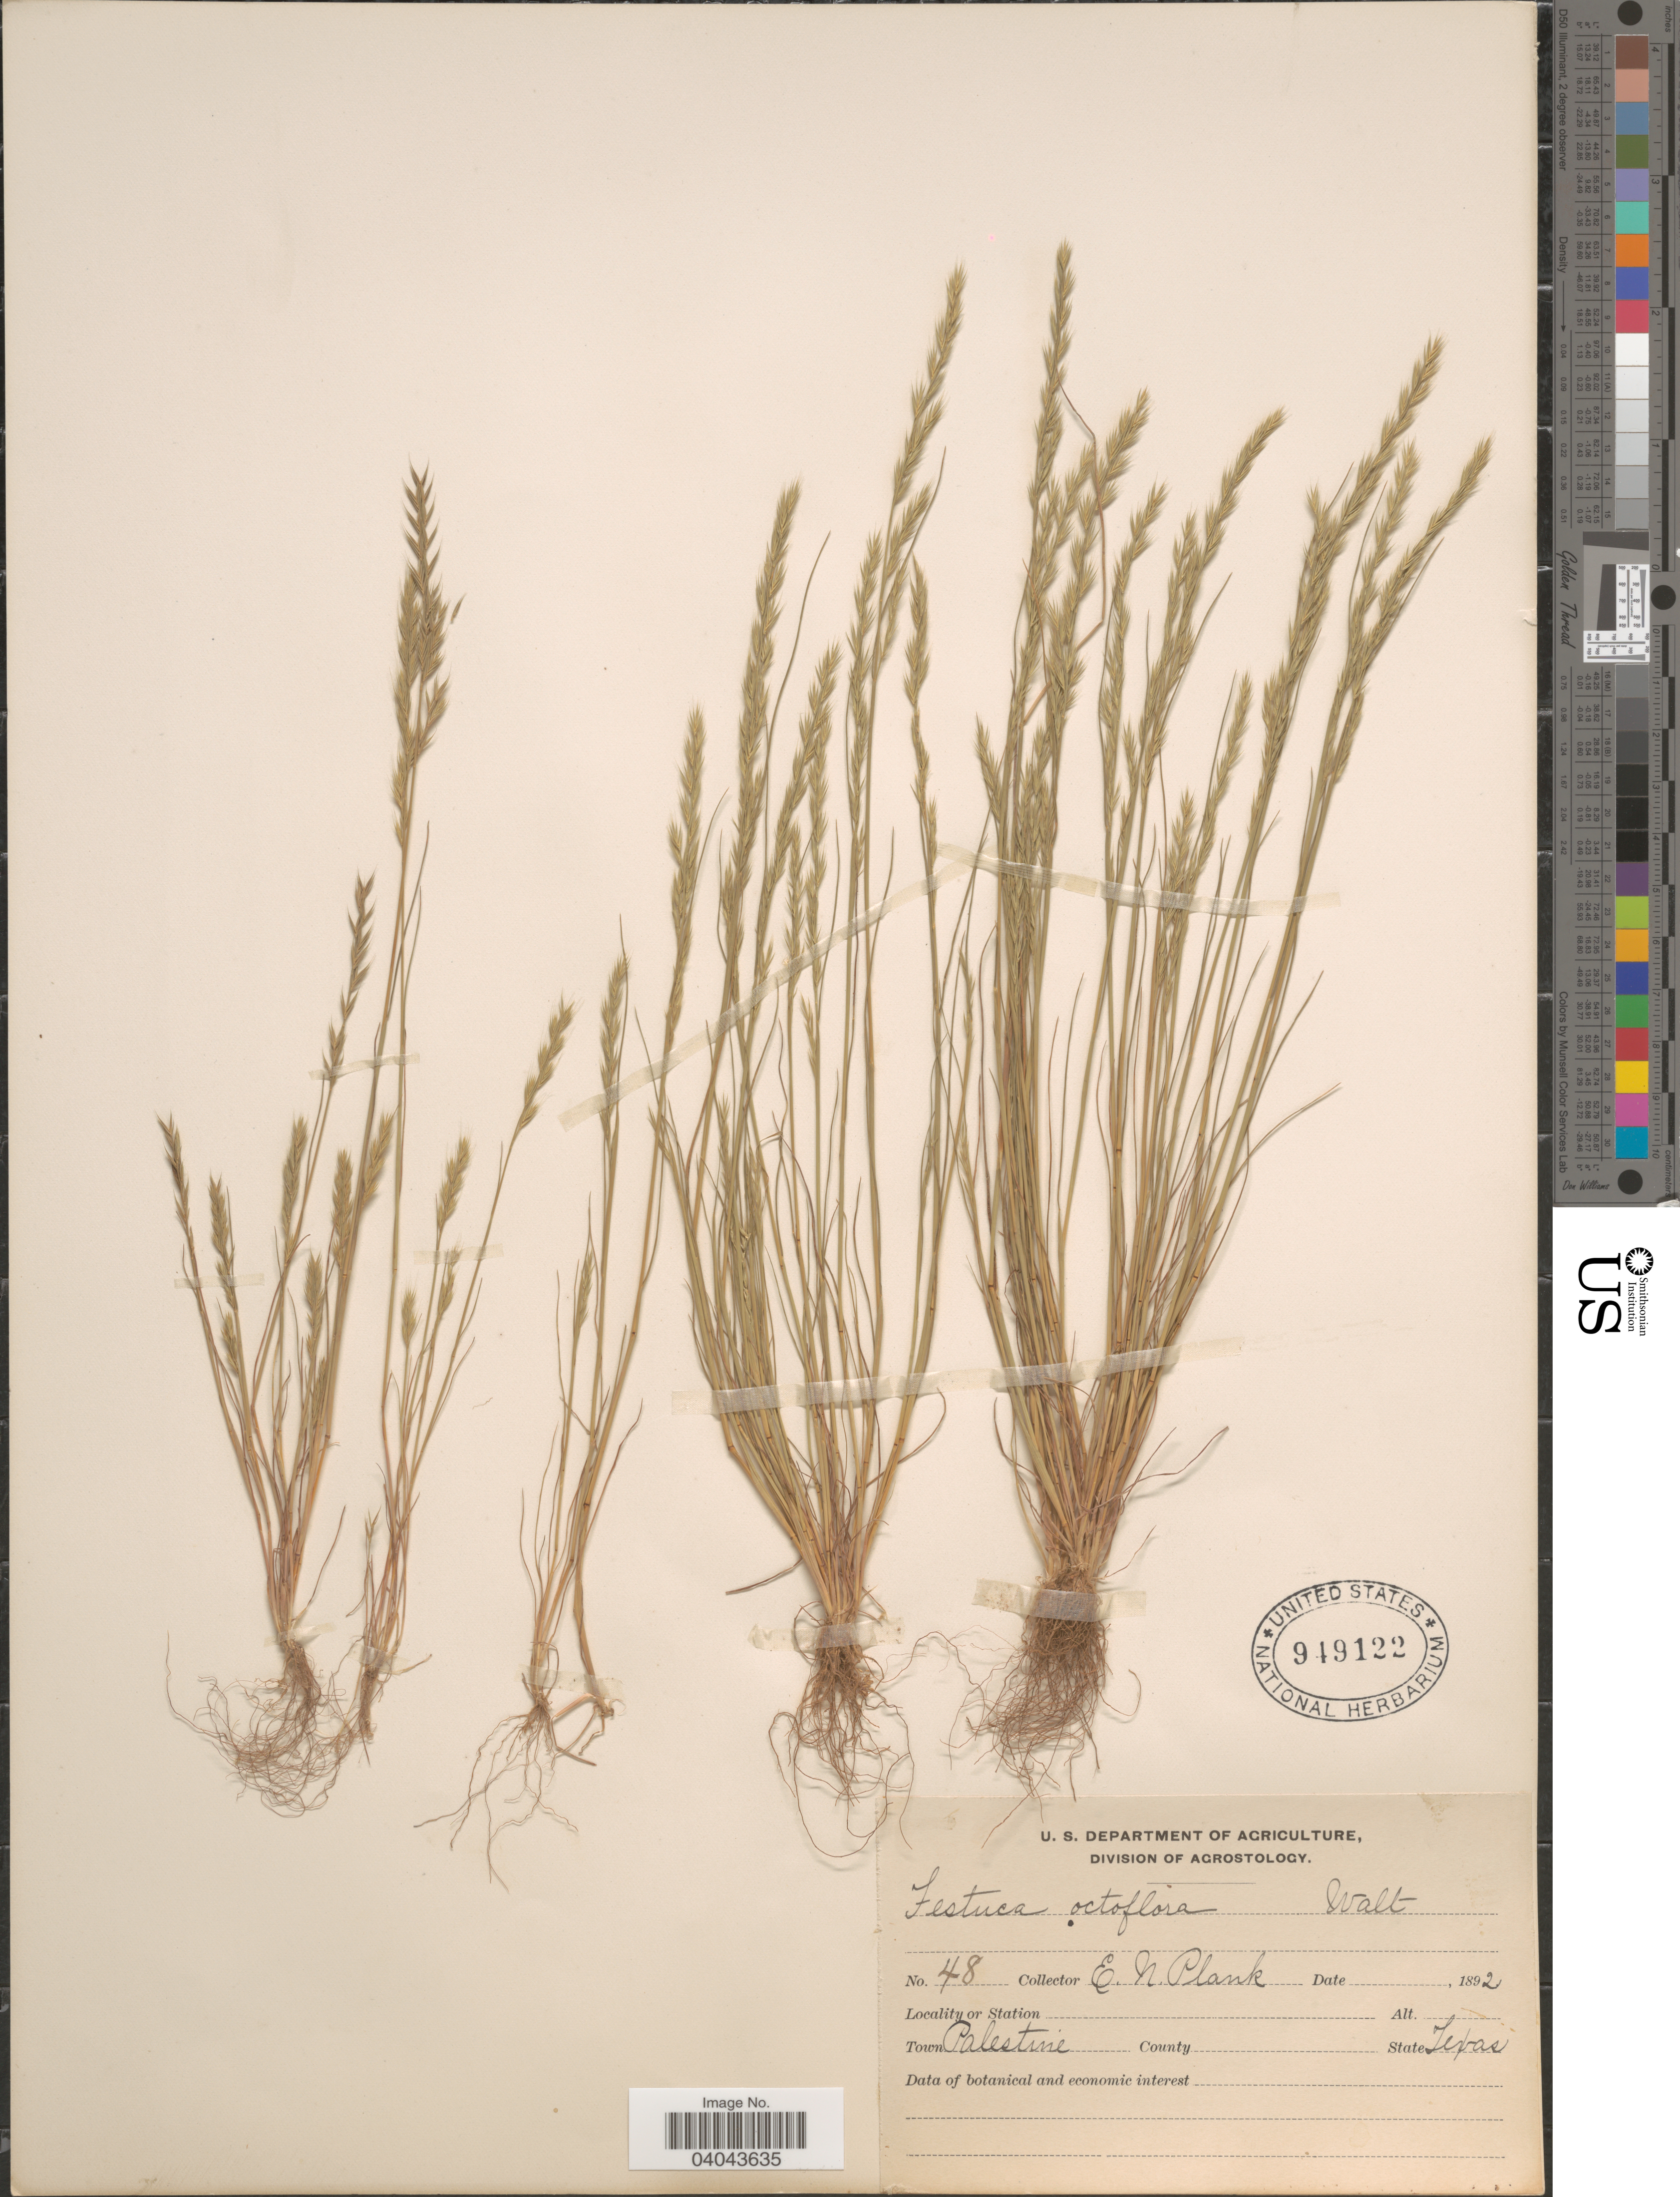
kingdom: Plantae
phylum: Tracheophyta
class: Liliopsida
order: Poales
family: Poaceae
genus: Festuca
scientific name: Festuca octoflora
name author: Walter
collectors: E. Plank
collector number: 48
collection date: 1892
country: United States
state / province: Texas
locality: Palestine.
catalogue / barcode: US 949122